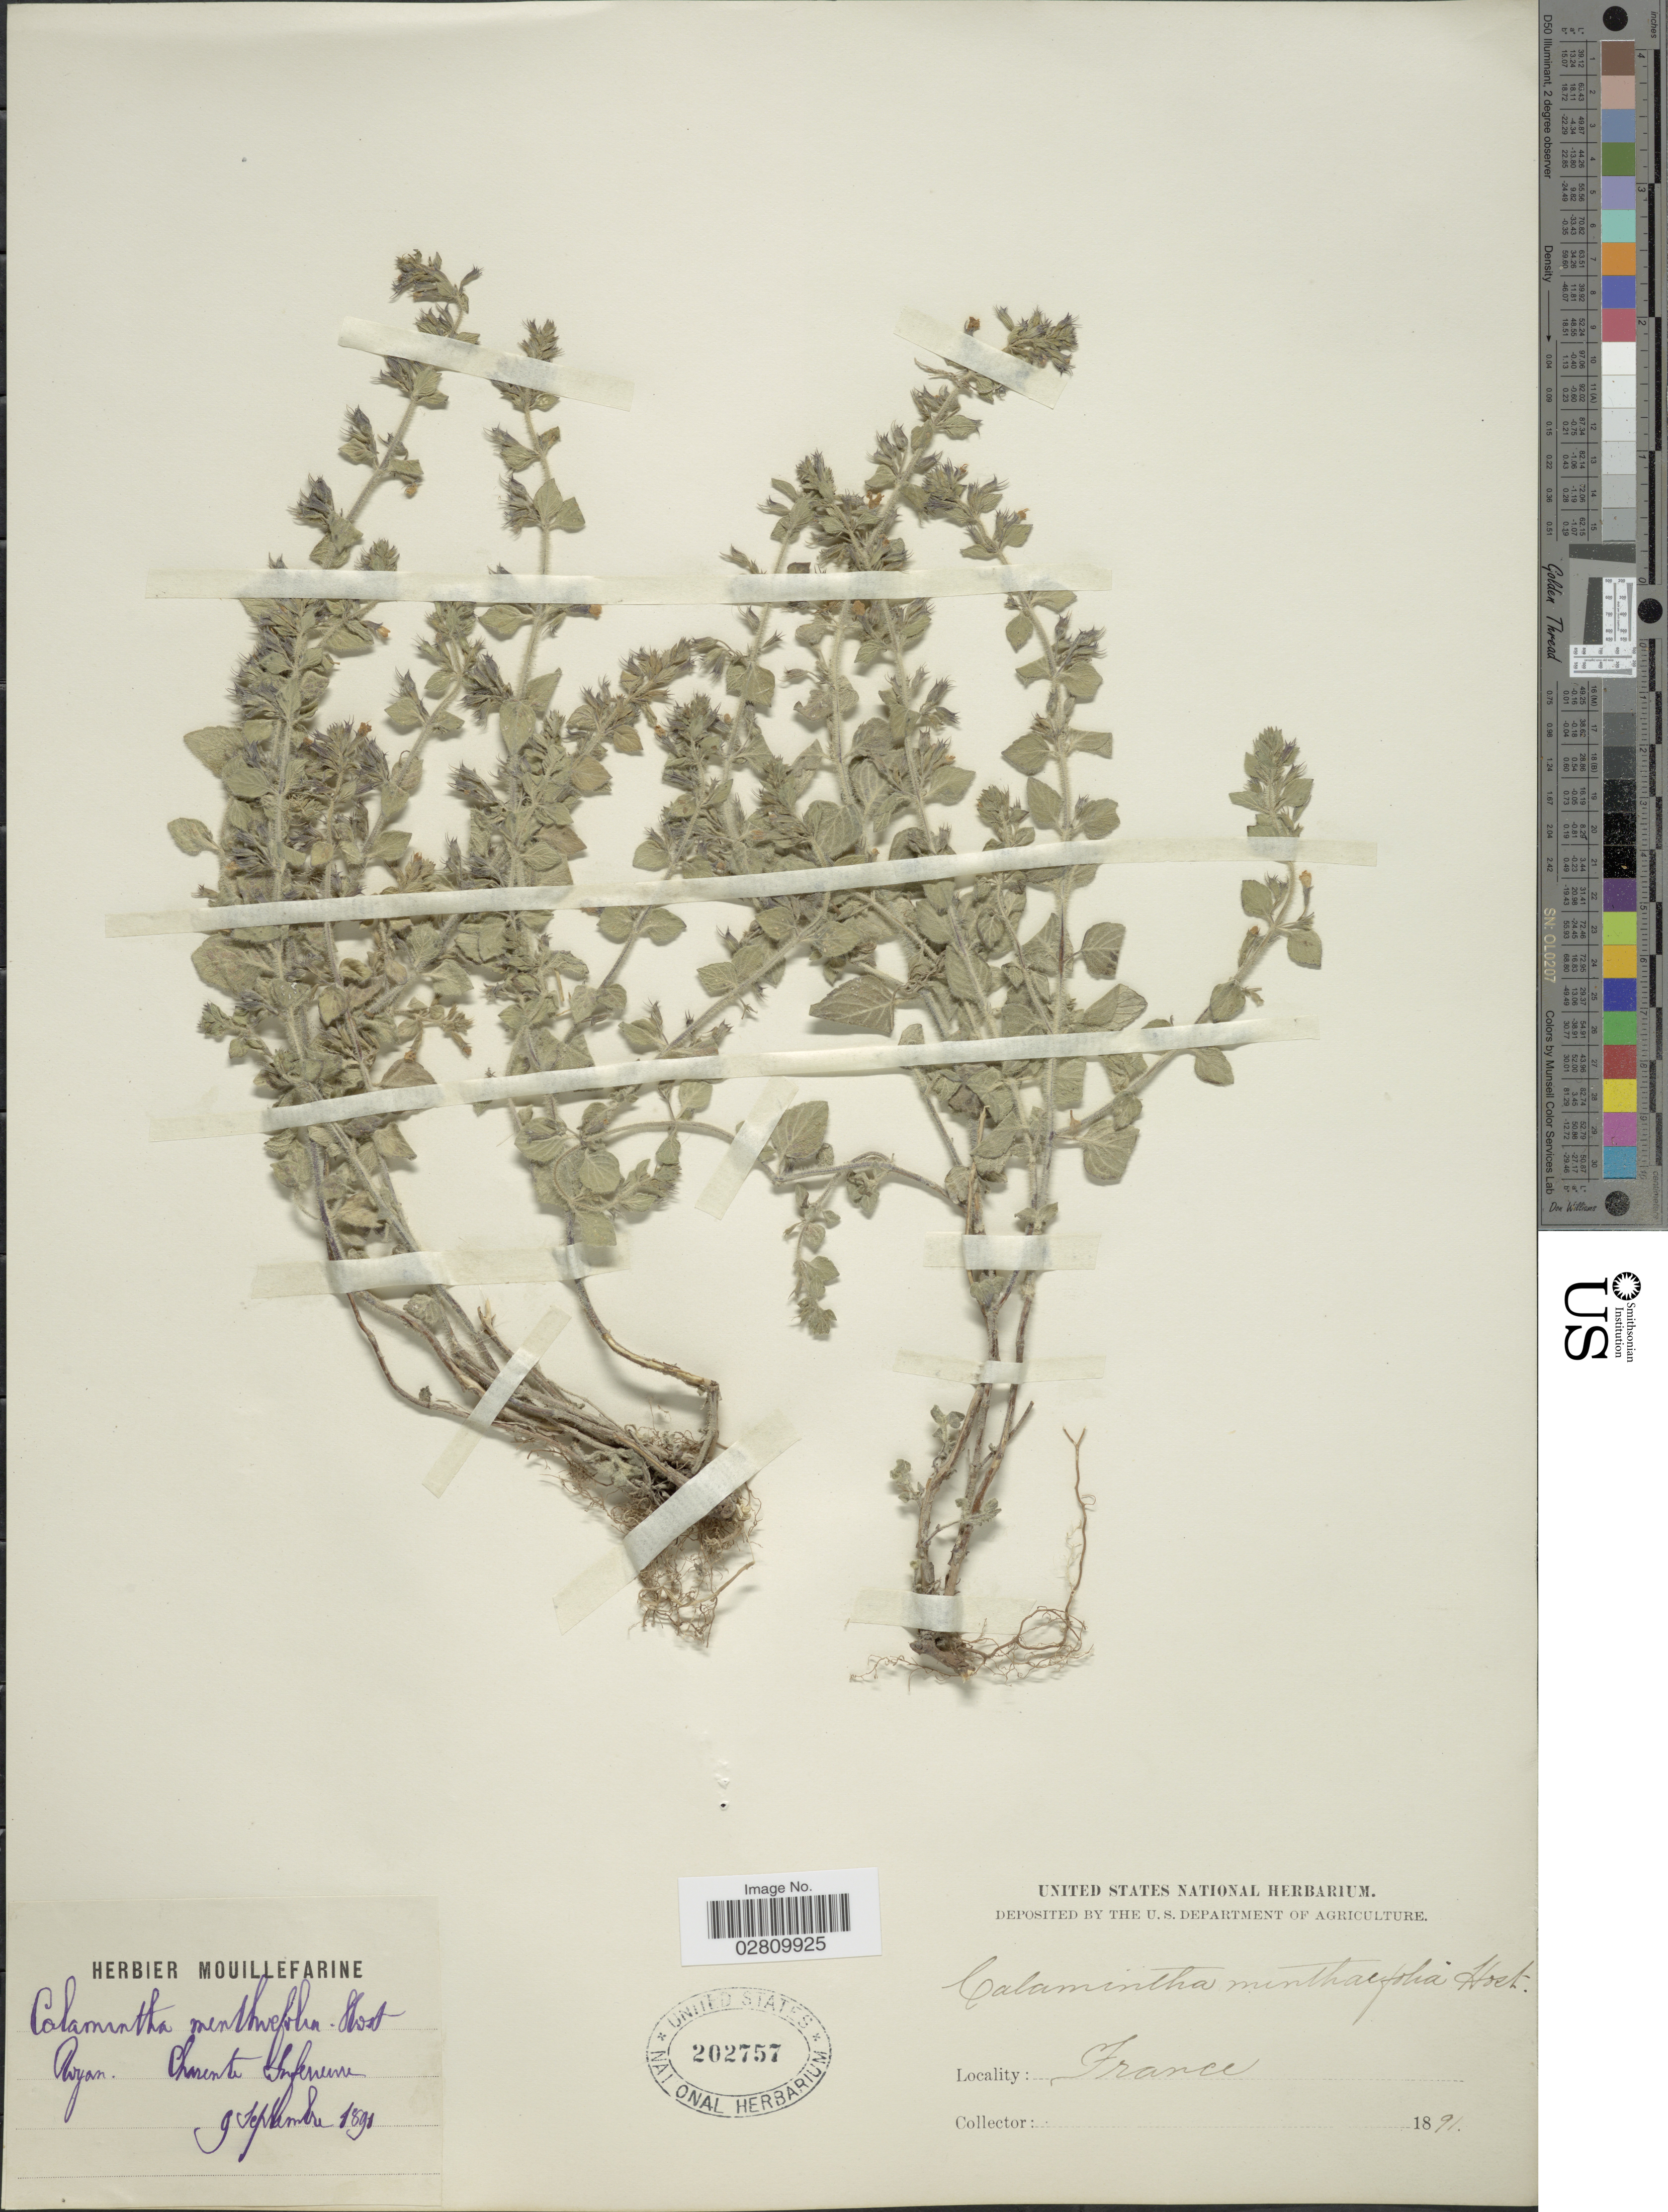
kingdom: Plantae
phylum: Tracheophyta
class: Magnoliopsida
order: Lamiales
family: Lamiaceae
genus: Calamintha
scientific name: Calamintha menthifolia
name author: Host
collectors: ex herb. Mouillefarine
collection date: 1891-09-09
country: France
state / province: Nouvelle-Aquitaine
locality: Royan, Charente Inférieure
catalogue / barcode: US 202757